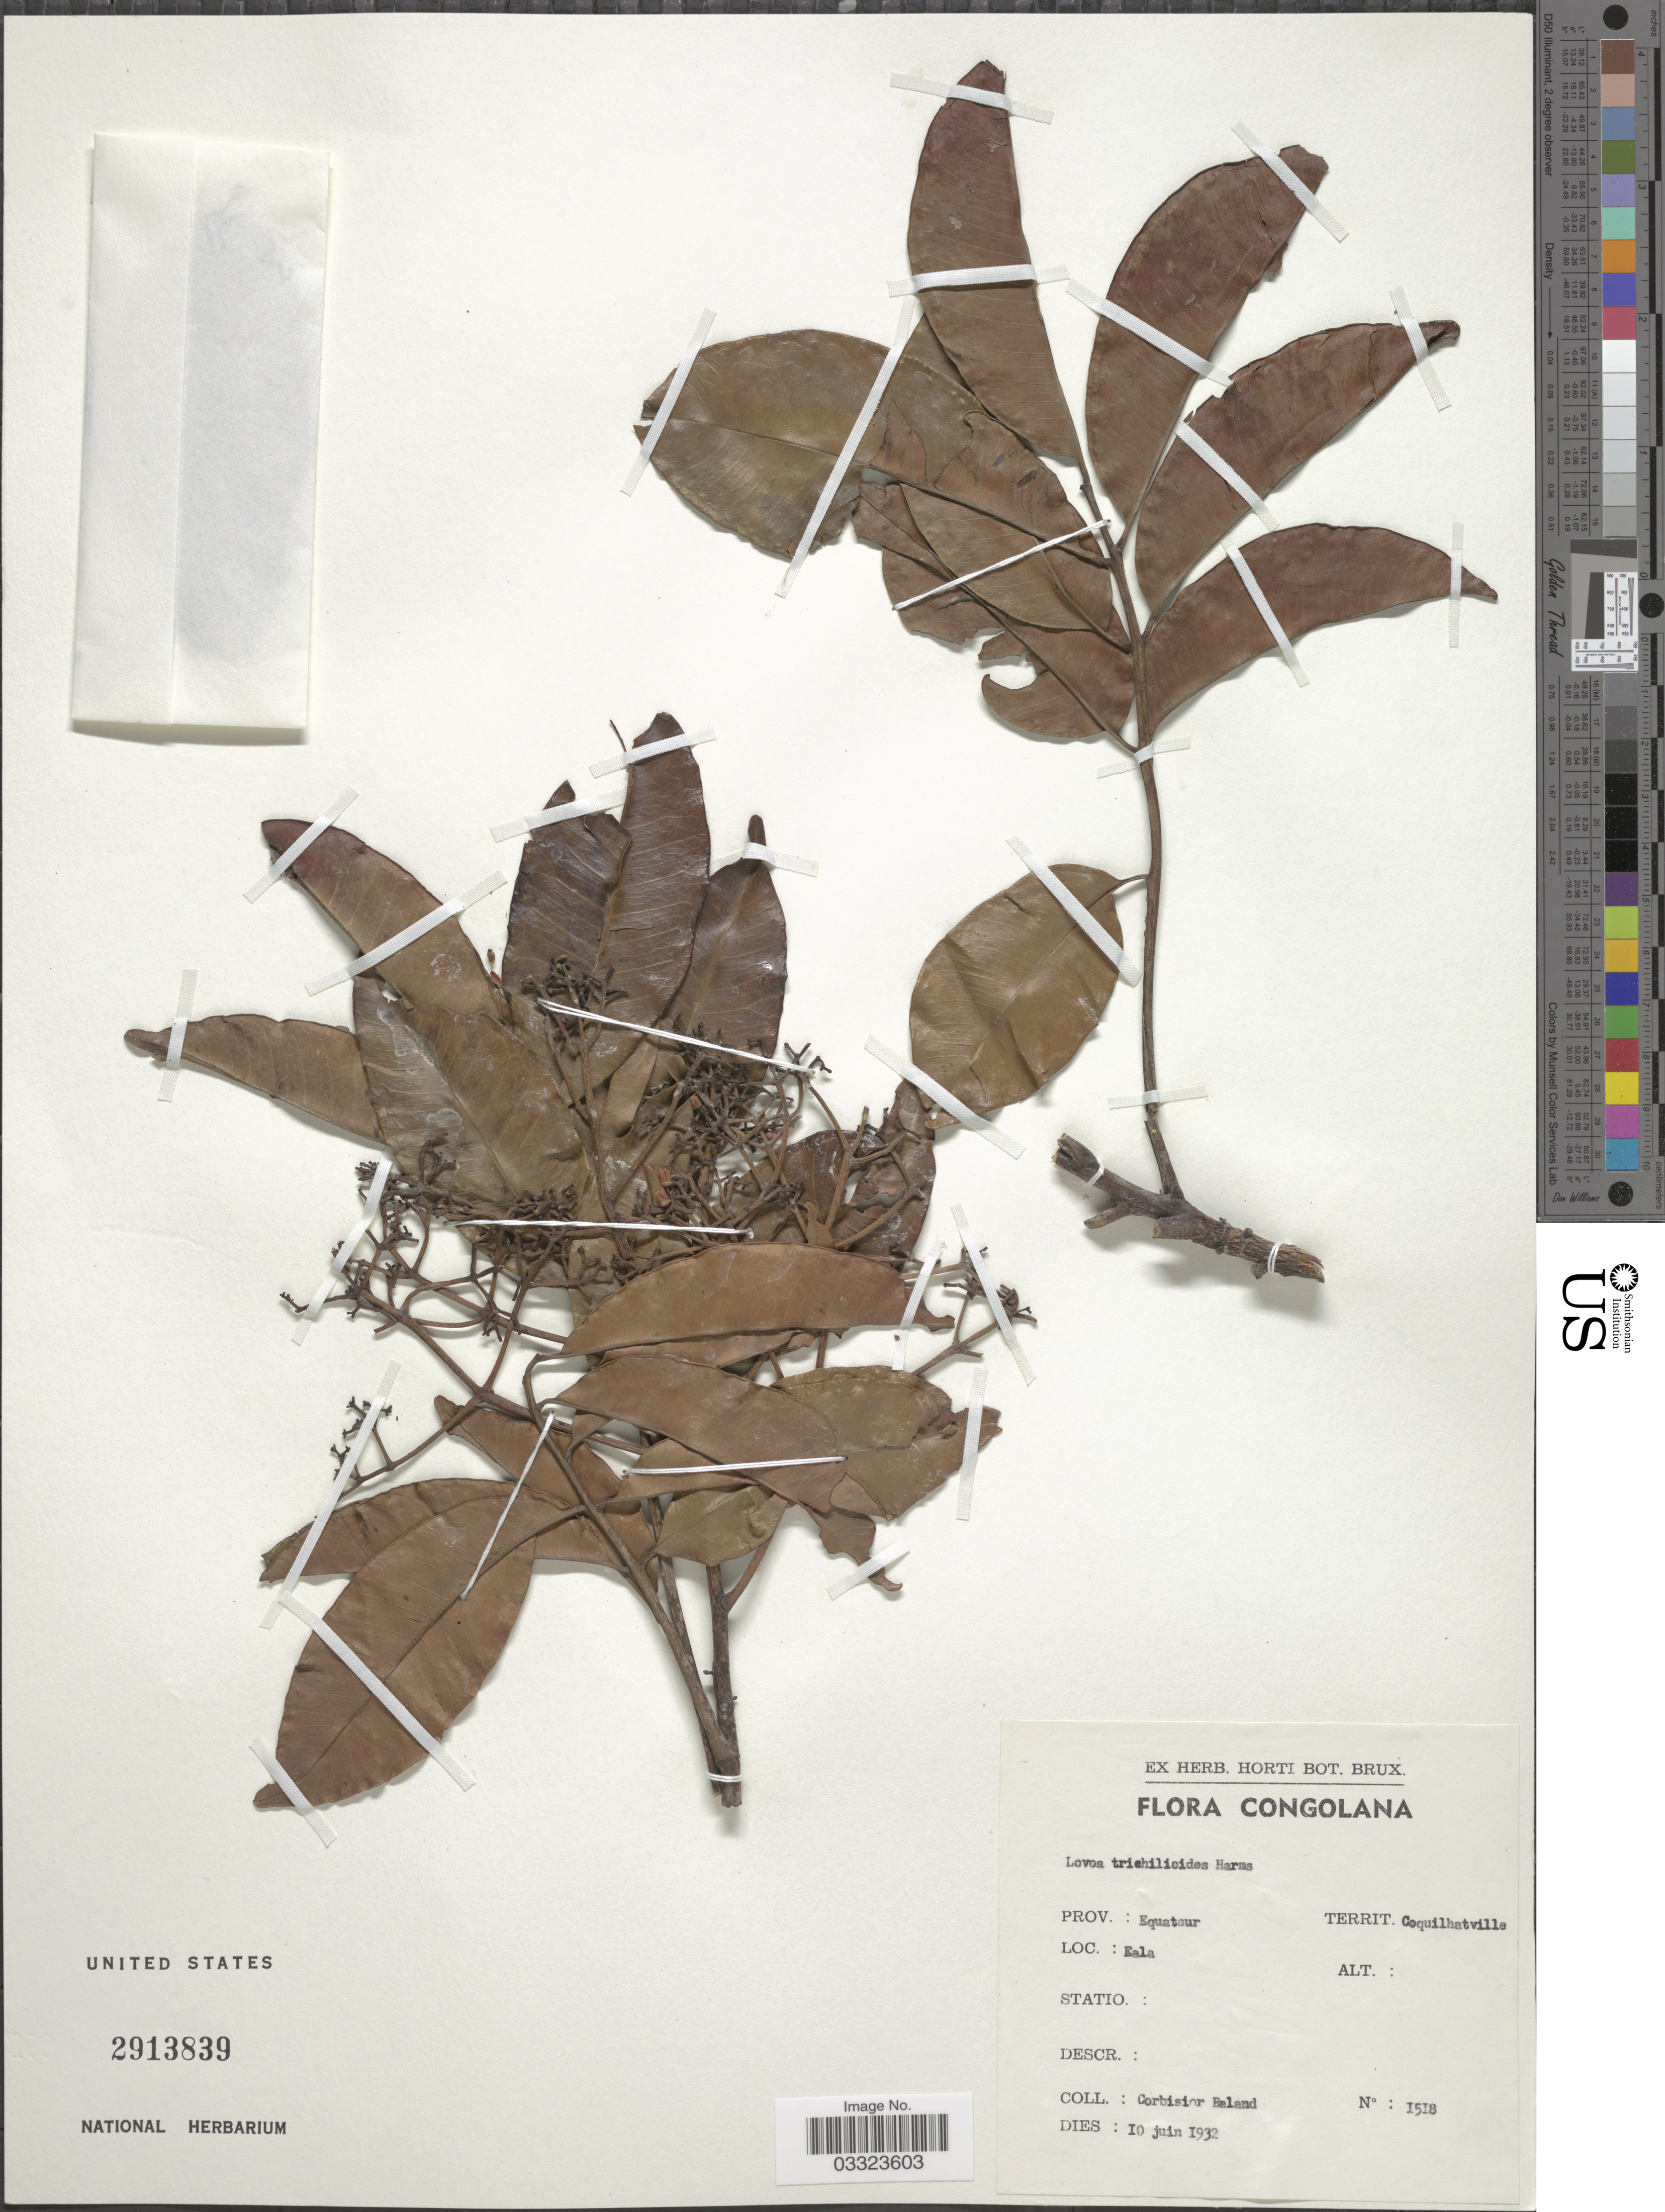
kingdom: Plantae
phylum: Tracheophyta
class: Magnoliopsida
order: Sapindales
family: Meliaceae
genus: Lovoa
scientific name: Lovoa trichilioides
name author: Harms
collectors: A. Corbisier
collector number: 1518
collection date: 1932-06-10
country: Congo, Democratic Republic of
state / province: Equateur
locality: Congolana. Prov.: Equateur, Territ. Coquilhatville. Eala.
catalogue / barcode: US 2913839